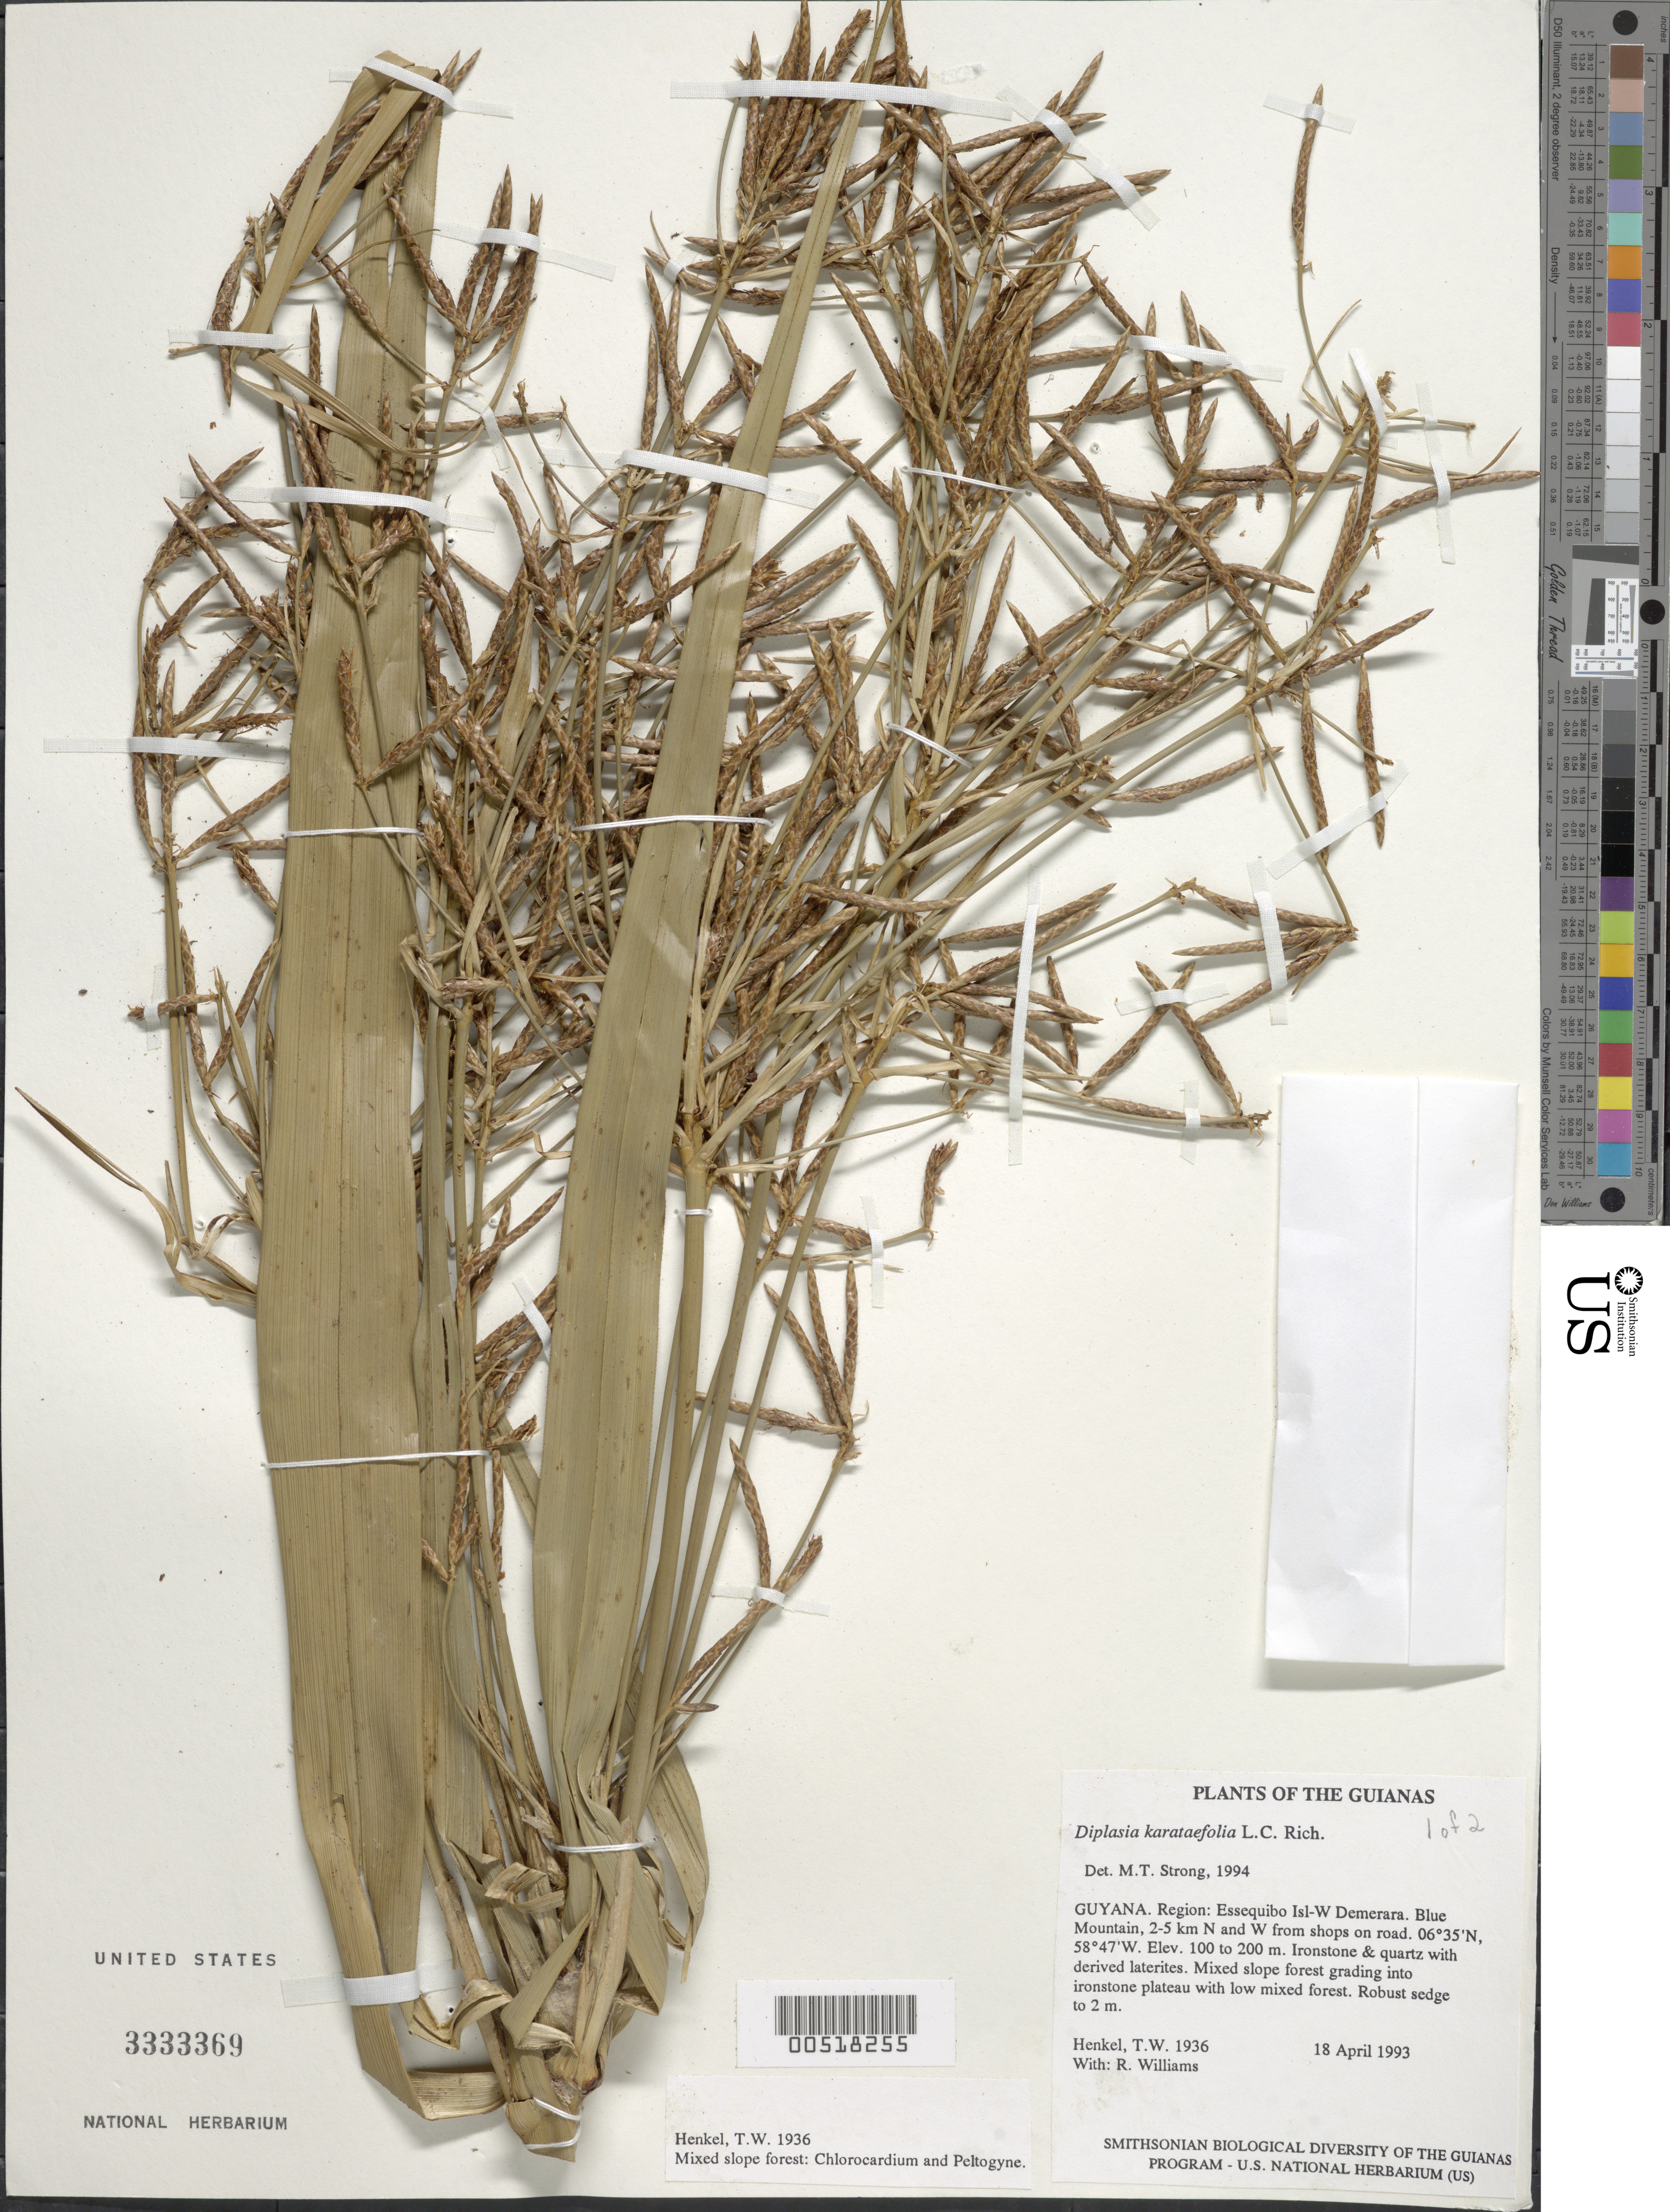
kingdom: Plantae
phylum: Tracheophyta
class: Liliopsida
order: Poales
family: Cyperaceae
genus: Diplasia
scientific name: Diplasia karatifolia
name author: Rich.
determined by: Strong, M. T., (US), Smithsonian Institution - National Museum of Natural History (UNITED STATES)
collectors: T. Henkel & R. Williams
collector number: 1936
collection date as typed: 18 April 1993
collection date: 1993-04-18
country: Guyana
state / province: Essequibo Isl-W. Demerara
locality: Blue Mountain, 2-5 km N and W from shops on road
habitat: Ironstone & quartz with derived laterites. Mixed slope forest grading into ironstone plateau with low mixed forest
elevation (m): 100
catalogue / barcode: US 3333369